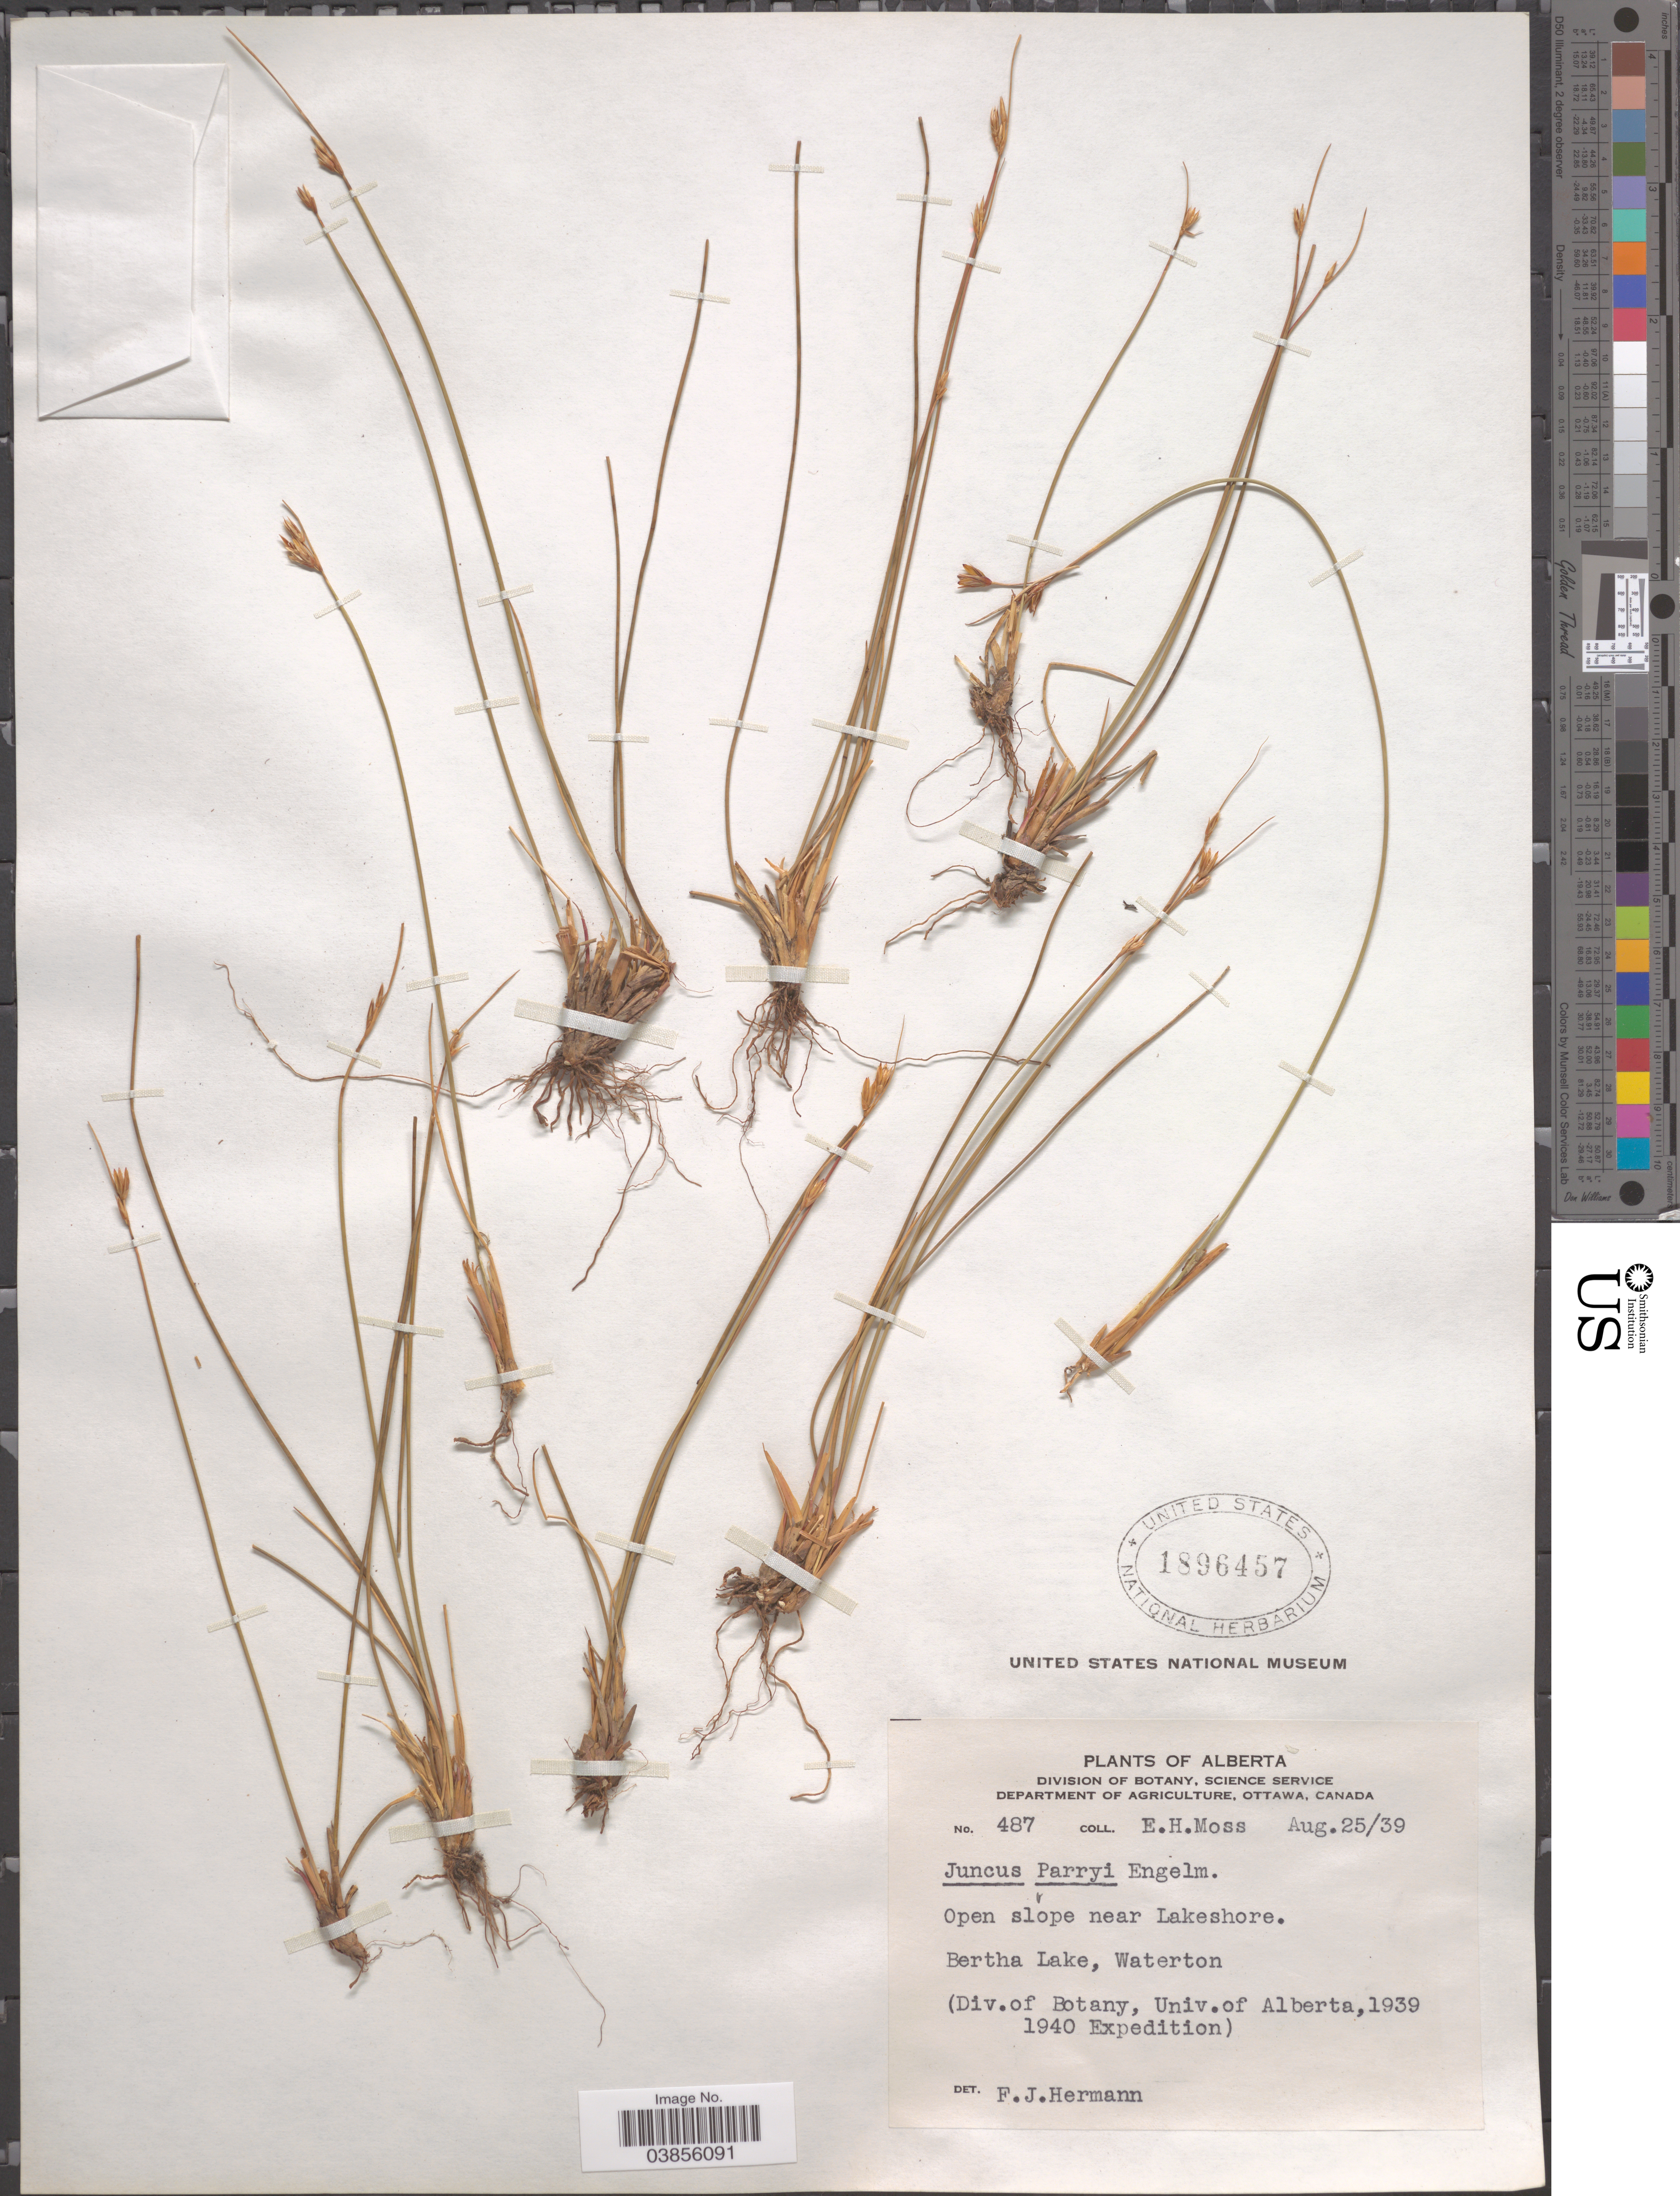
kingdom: Plantae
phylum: Tracheophyta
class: Liliopsida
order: Poales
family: Juncaceae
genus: Juncus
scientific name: Juncus parryi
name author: Engelm.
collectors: E. Moss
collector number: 487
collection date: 1939-08-25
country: Canada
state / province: Alberta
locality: Open slope near Lakeshore. Bertha Lake, Waterton.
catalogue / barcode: US 1896457